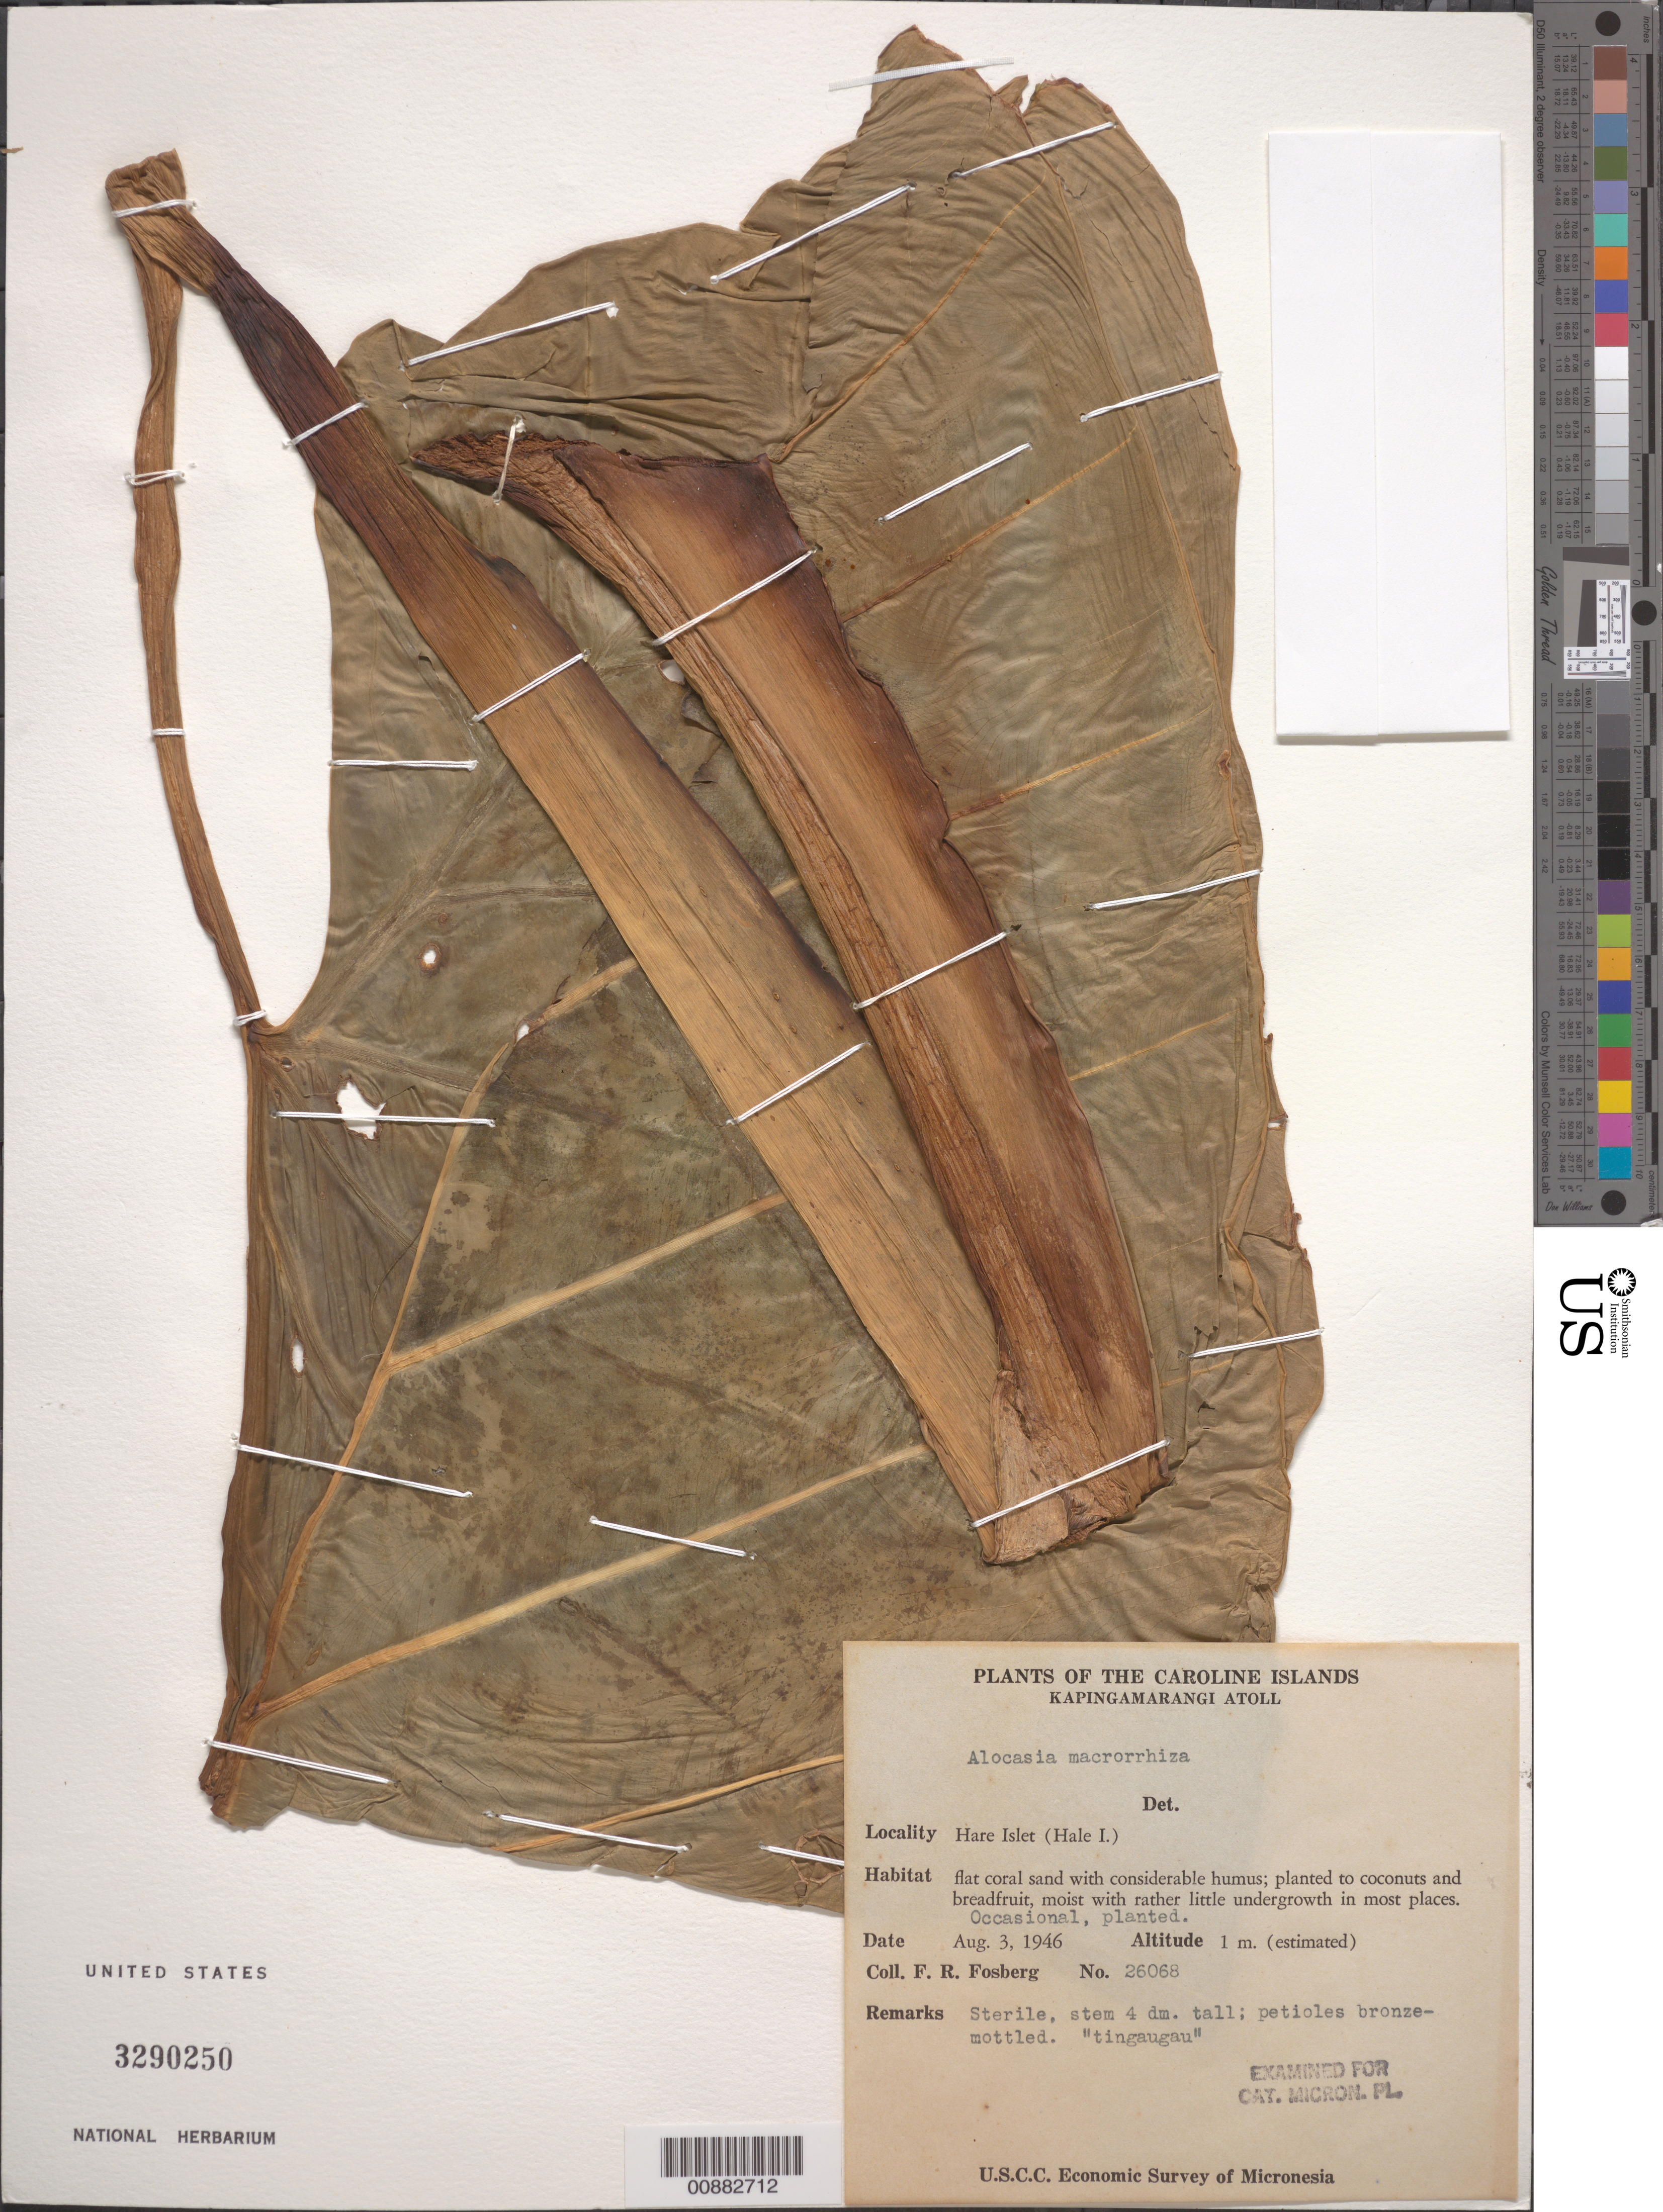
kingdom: Plantae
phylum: Tracheophyta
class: Liliopsida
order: Alismatales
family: Araceae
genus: Alocasia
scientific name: Alocasia macrorrhizos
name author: (L.) G. Don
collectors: F. R. Fosberg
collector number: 26068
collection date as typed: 03 Aug 1946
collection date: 1946-08-03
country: Micronesia, Federated States of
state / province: Pohnpei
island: Kapingamarangi Atoll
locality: Hare Islet (Hale I.) (presumably Hall I.), Kapingamarangi Is.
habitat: flat coral sand with considerable jumus; planted to coconuts and breadfruit, moist with rather little undergrowth mostly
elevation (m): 1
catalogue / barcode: US 3290250